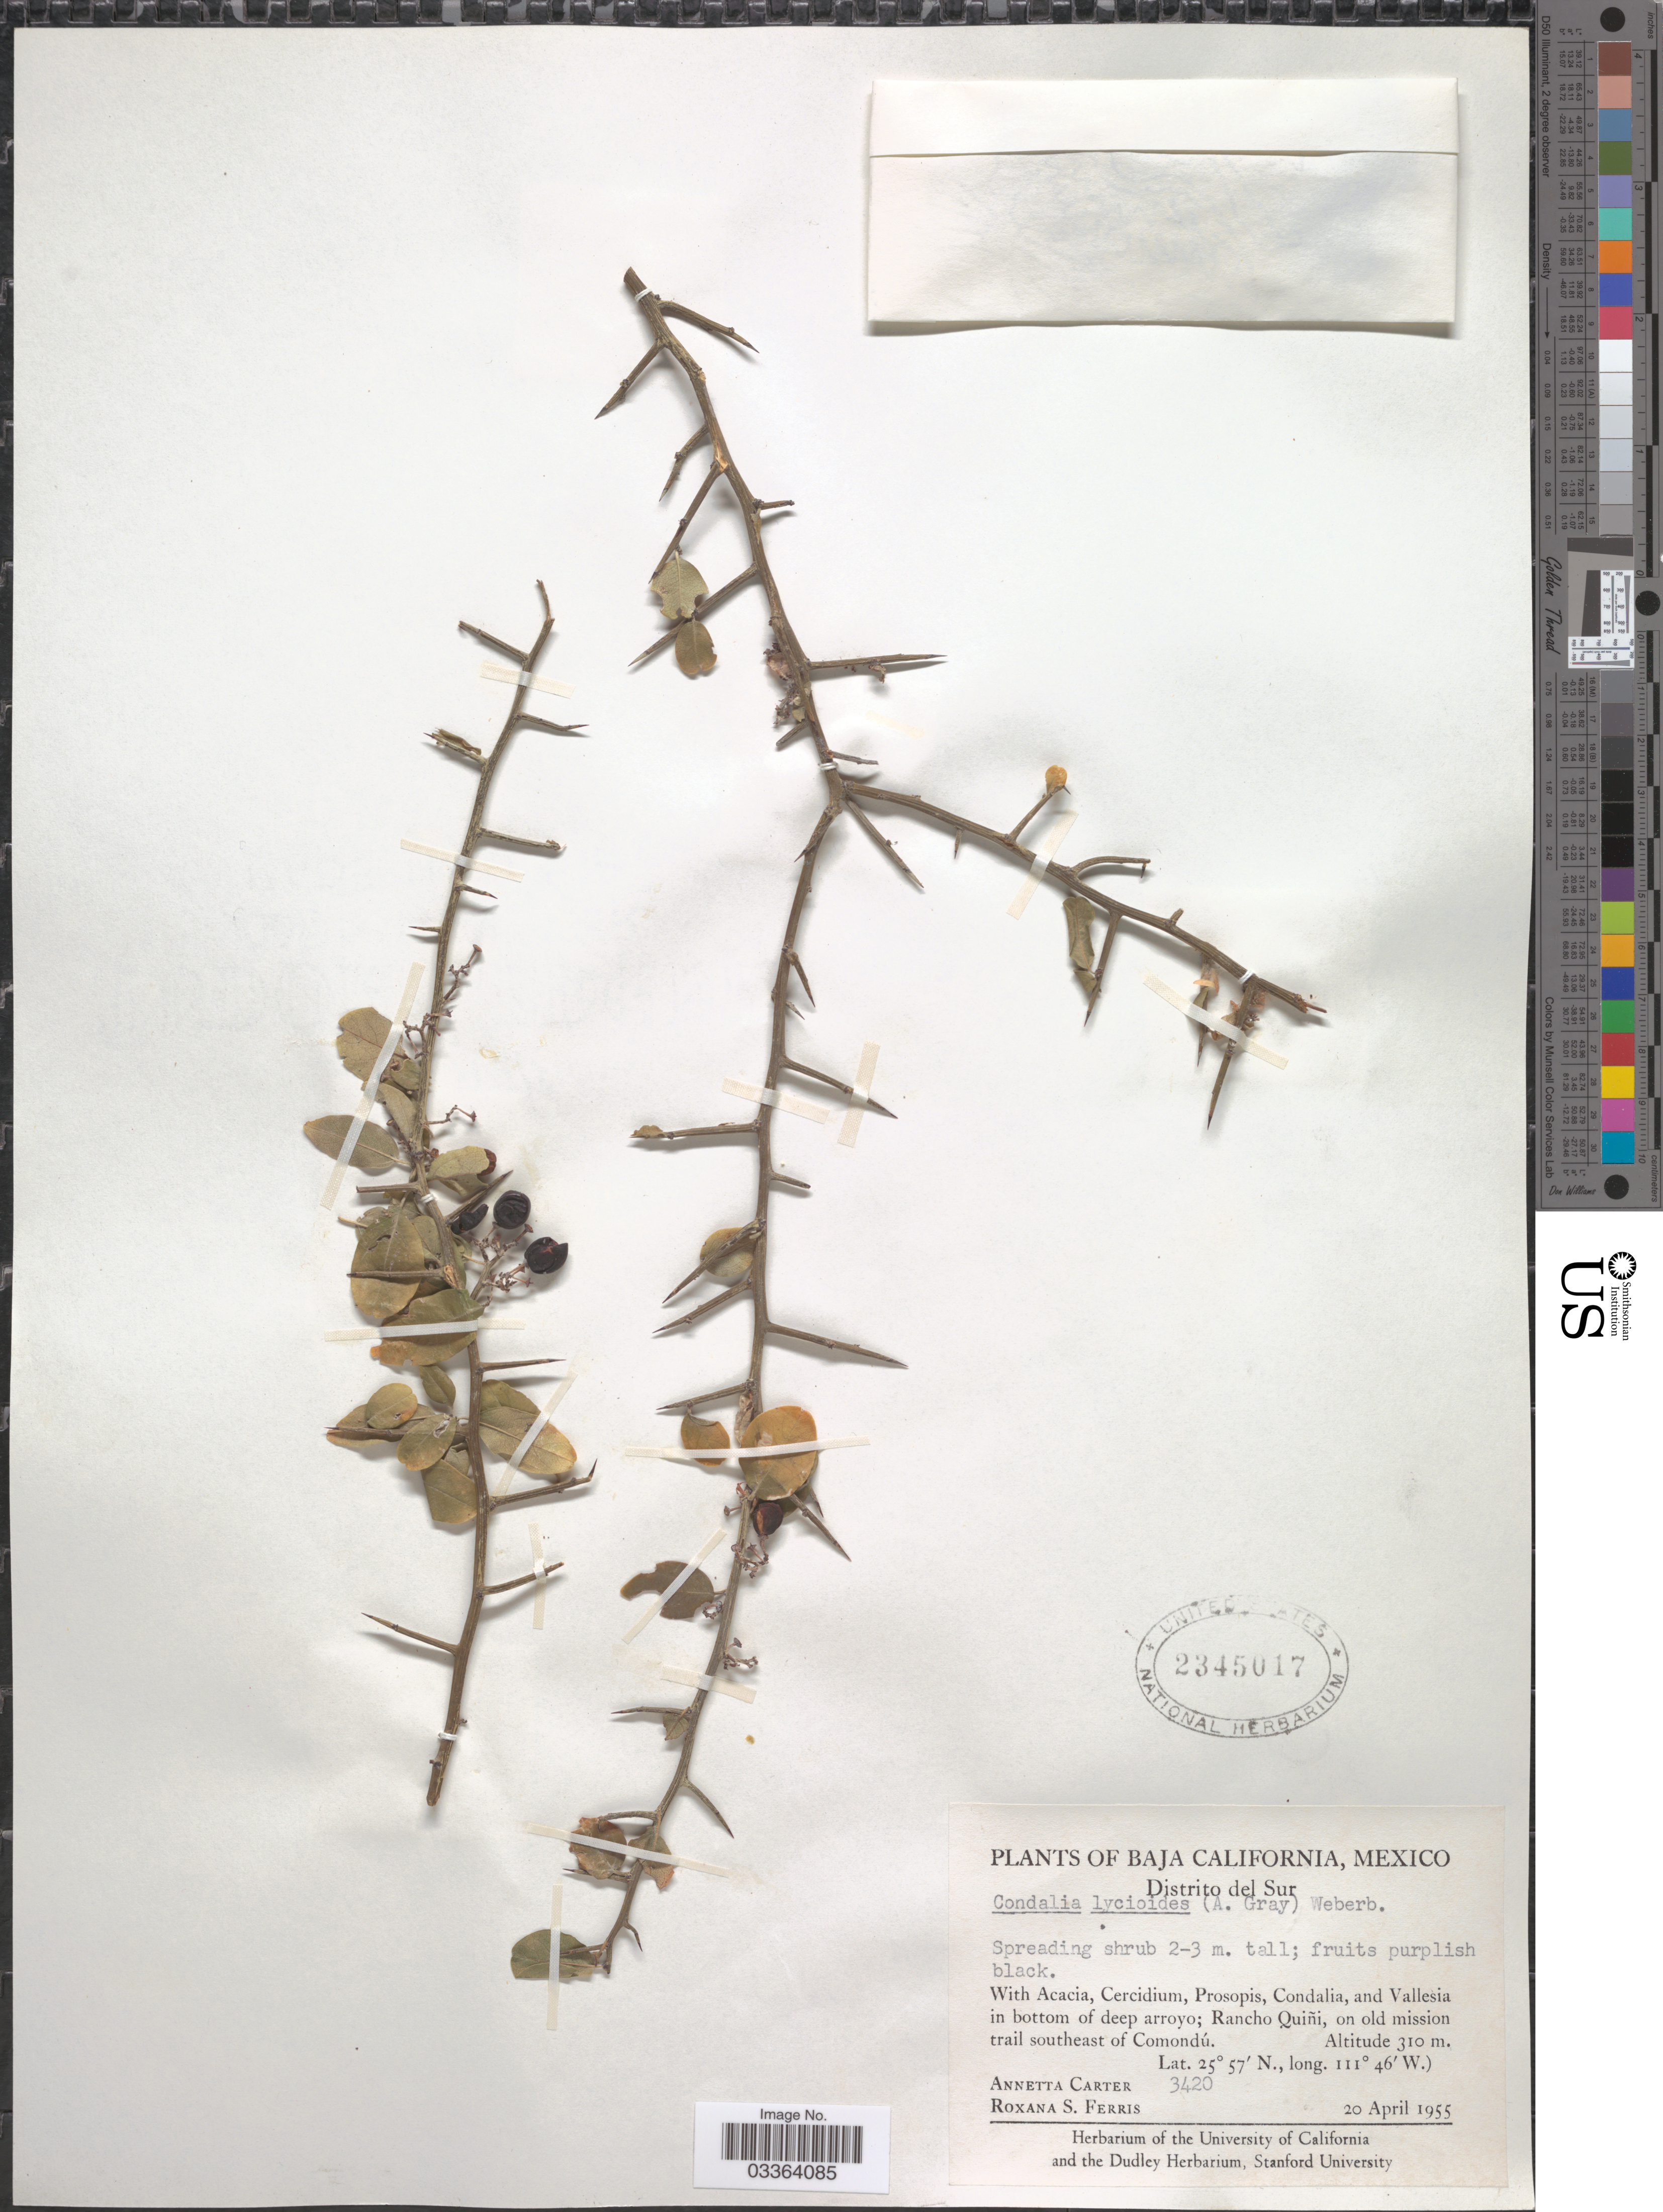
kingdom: Plantae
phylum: Tracheophyta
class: Magnoliopsida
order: Rosales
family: Rhamnaceae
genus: Sarcomphalus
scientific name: Sarcomphalus obtusifolius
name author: (Hook. ex Torr. & A. Gray) Hauenschild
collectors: A. Carter & R. S. Ferris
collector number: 3420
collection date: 1955-04-20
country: Mexico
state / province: Baja California Sur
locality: Distrito del Sur. Rancho Quiñi, on old mission trail southeast of Comondú.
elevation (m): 310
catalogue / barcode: US 2345017